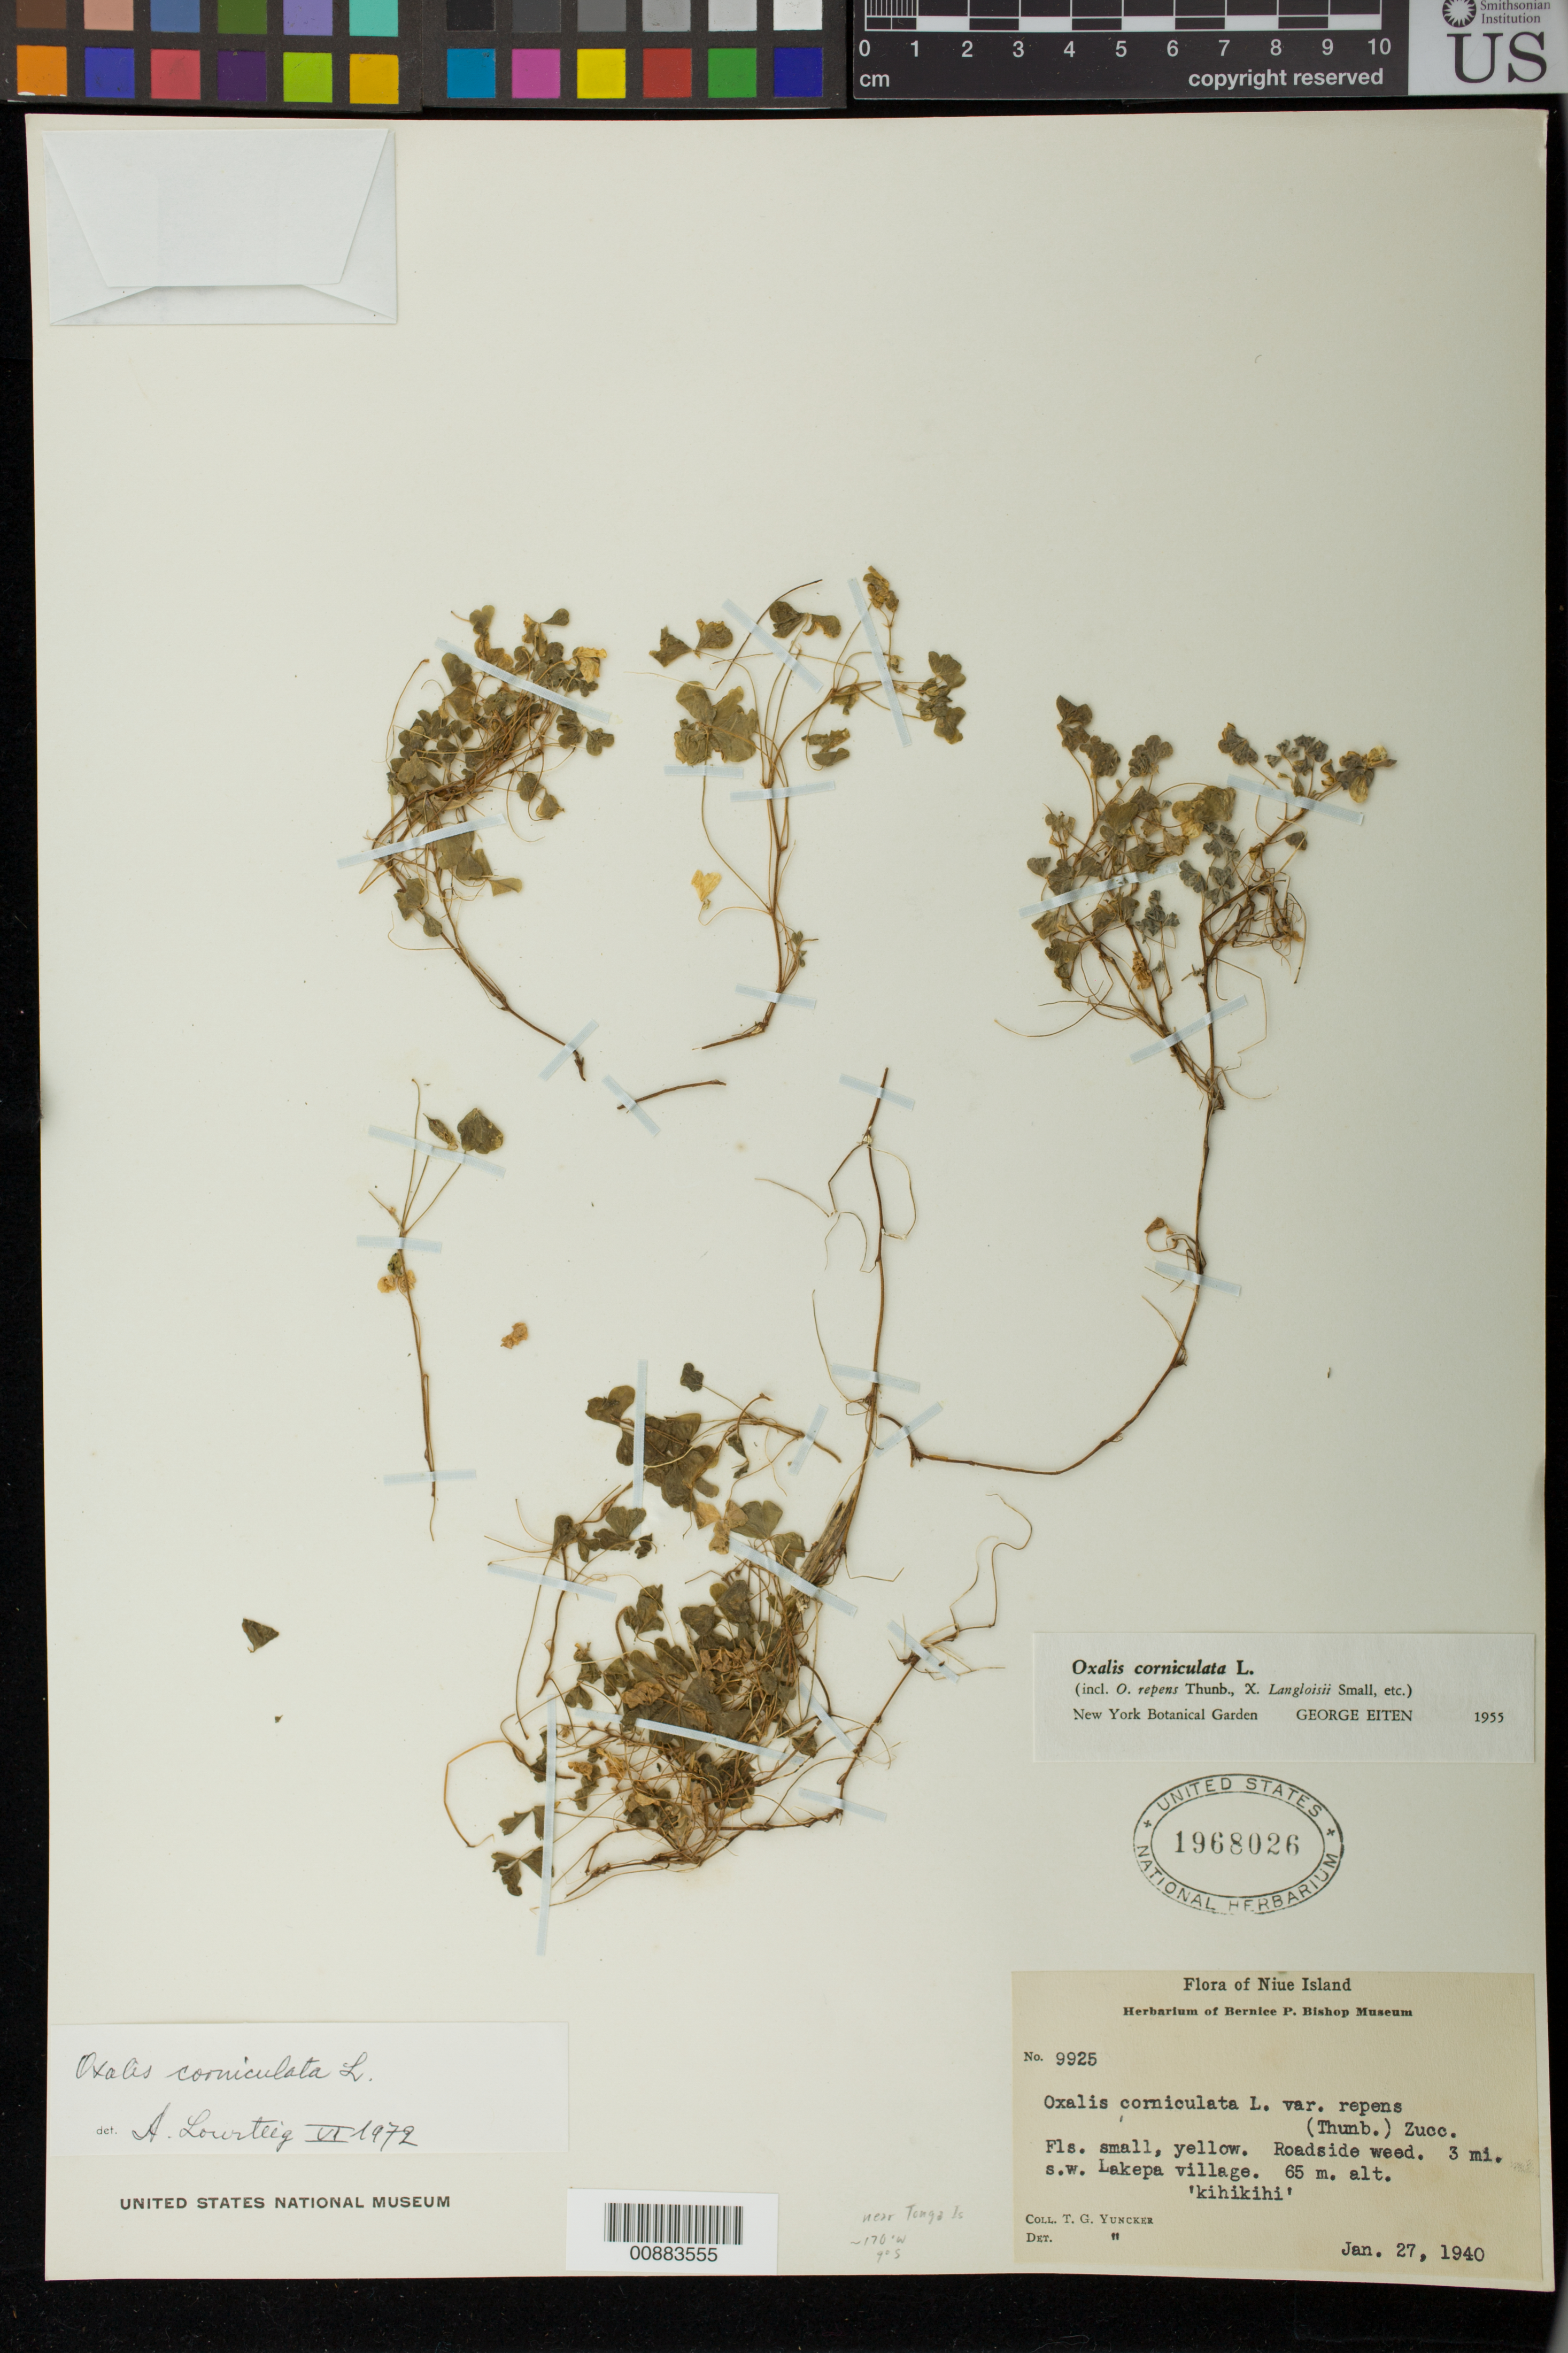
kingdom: Plantae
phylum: Tracheophyta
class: Magnoliopsida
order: Oxalidales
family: Oxalidaceae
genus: Oxalis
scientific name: Oxalis corniculata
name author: L.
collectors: T. G. Yuncker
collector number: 9925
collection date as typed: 27 Jan 1940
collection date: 1940-01-27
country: Niue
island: Niue I.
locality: SW Lakepa village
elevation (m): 65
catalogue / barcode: US 1968026